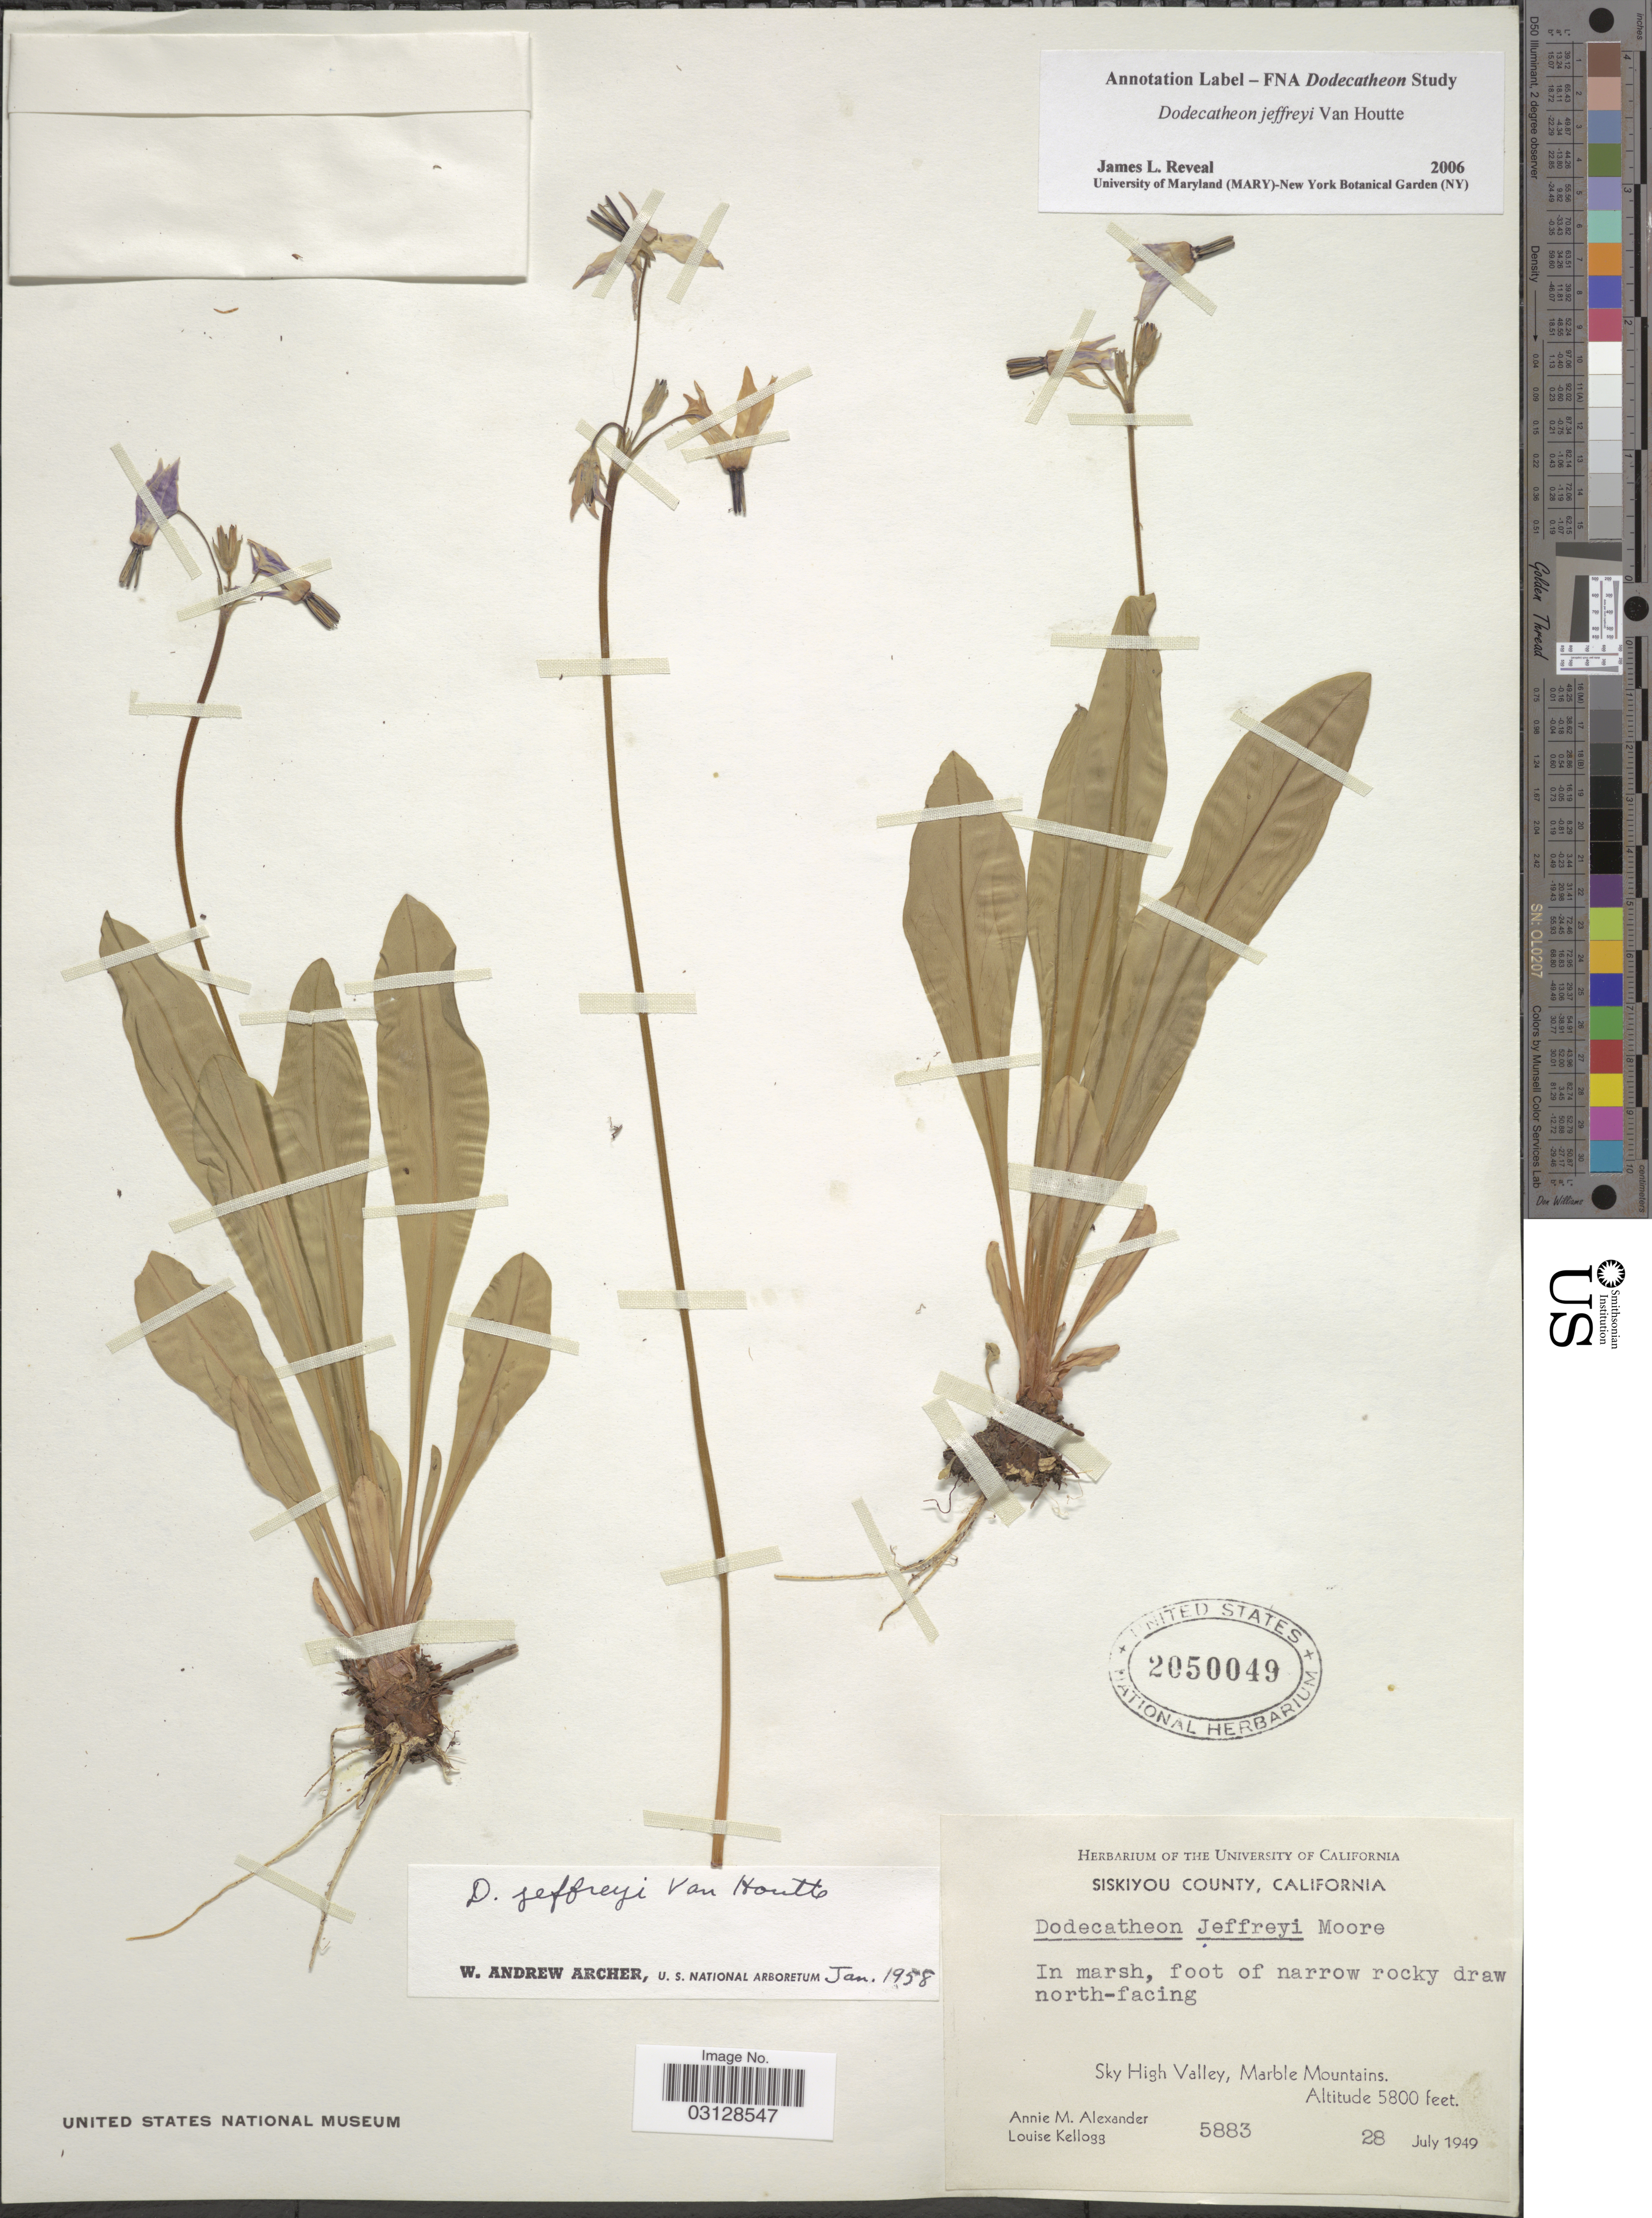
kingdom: Plantae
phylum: Tracheophyta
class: Magnoliopsida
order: Ericales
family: Primulaceae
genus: Dodecatheon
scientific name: Dodecatheon jeffreyi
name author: Van Houtte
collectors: A. M. Alexander & L. Kellogg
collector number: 5883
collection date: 1949-07-28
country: United States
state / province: California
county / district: Siskiyou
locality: Siskiyou County. Sky High Valley, Marble Mountains.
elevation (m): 1768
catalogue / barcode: US 2050049